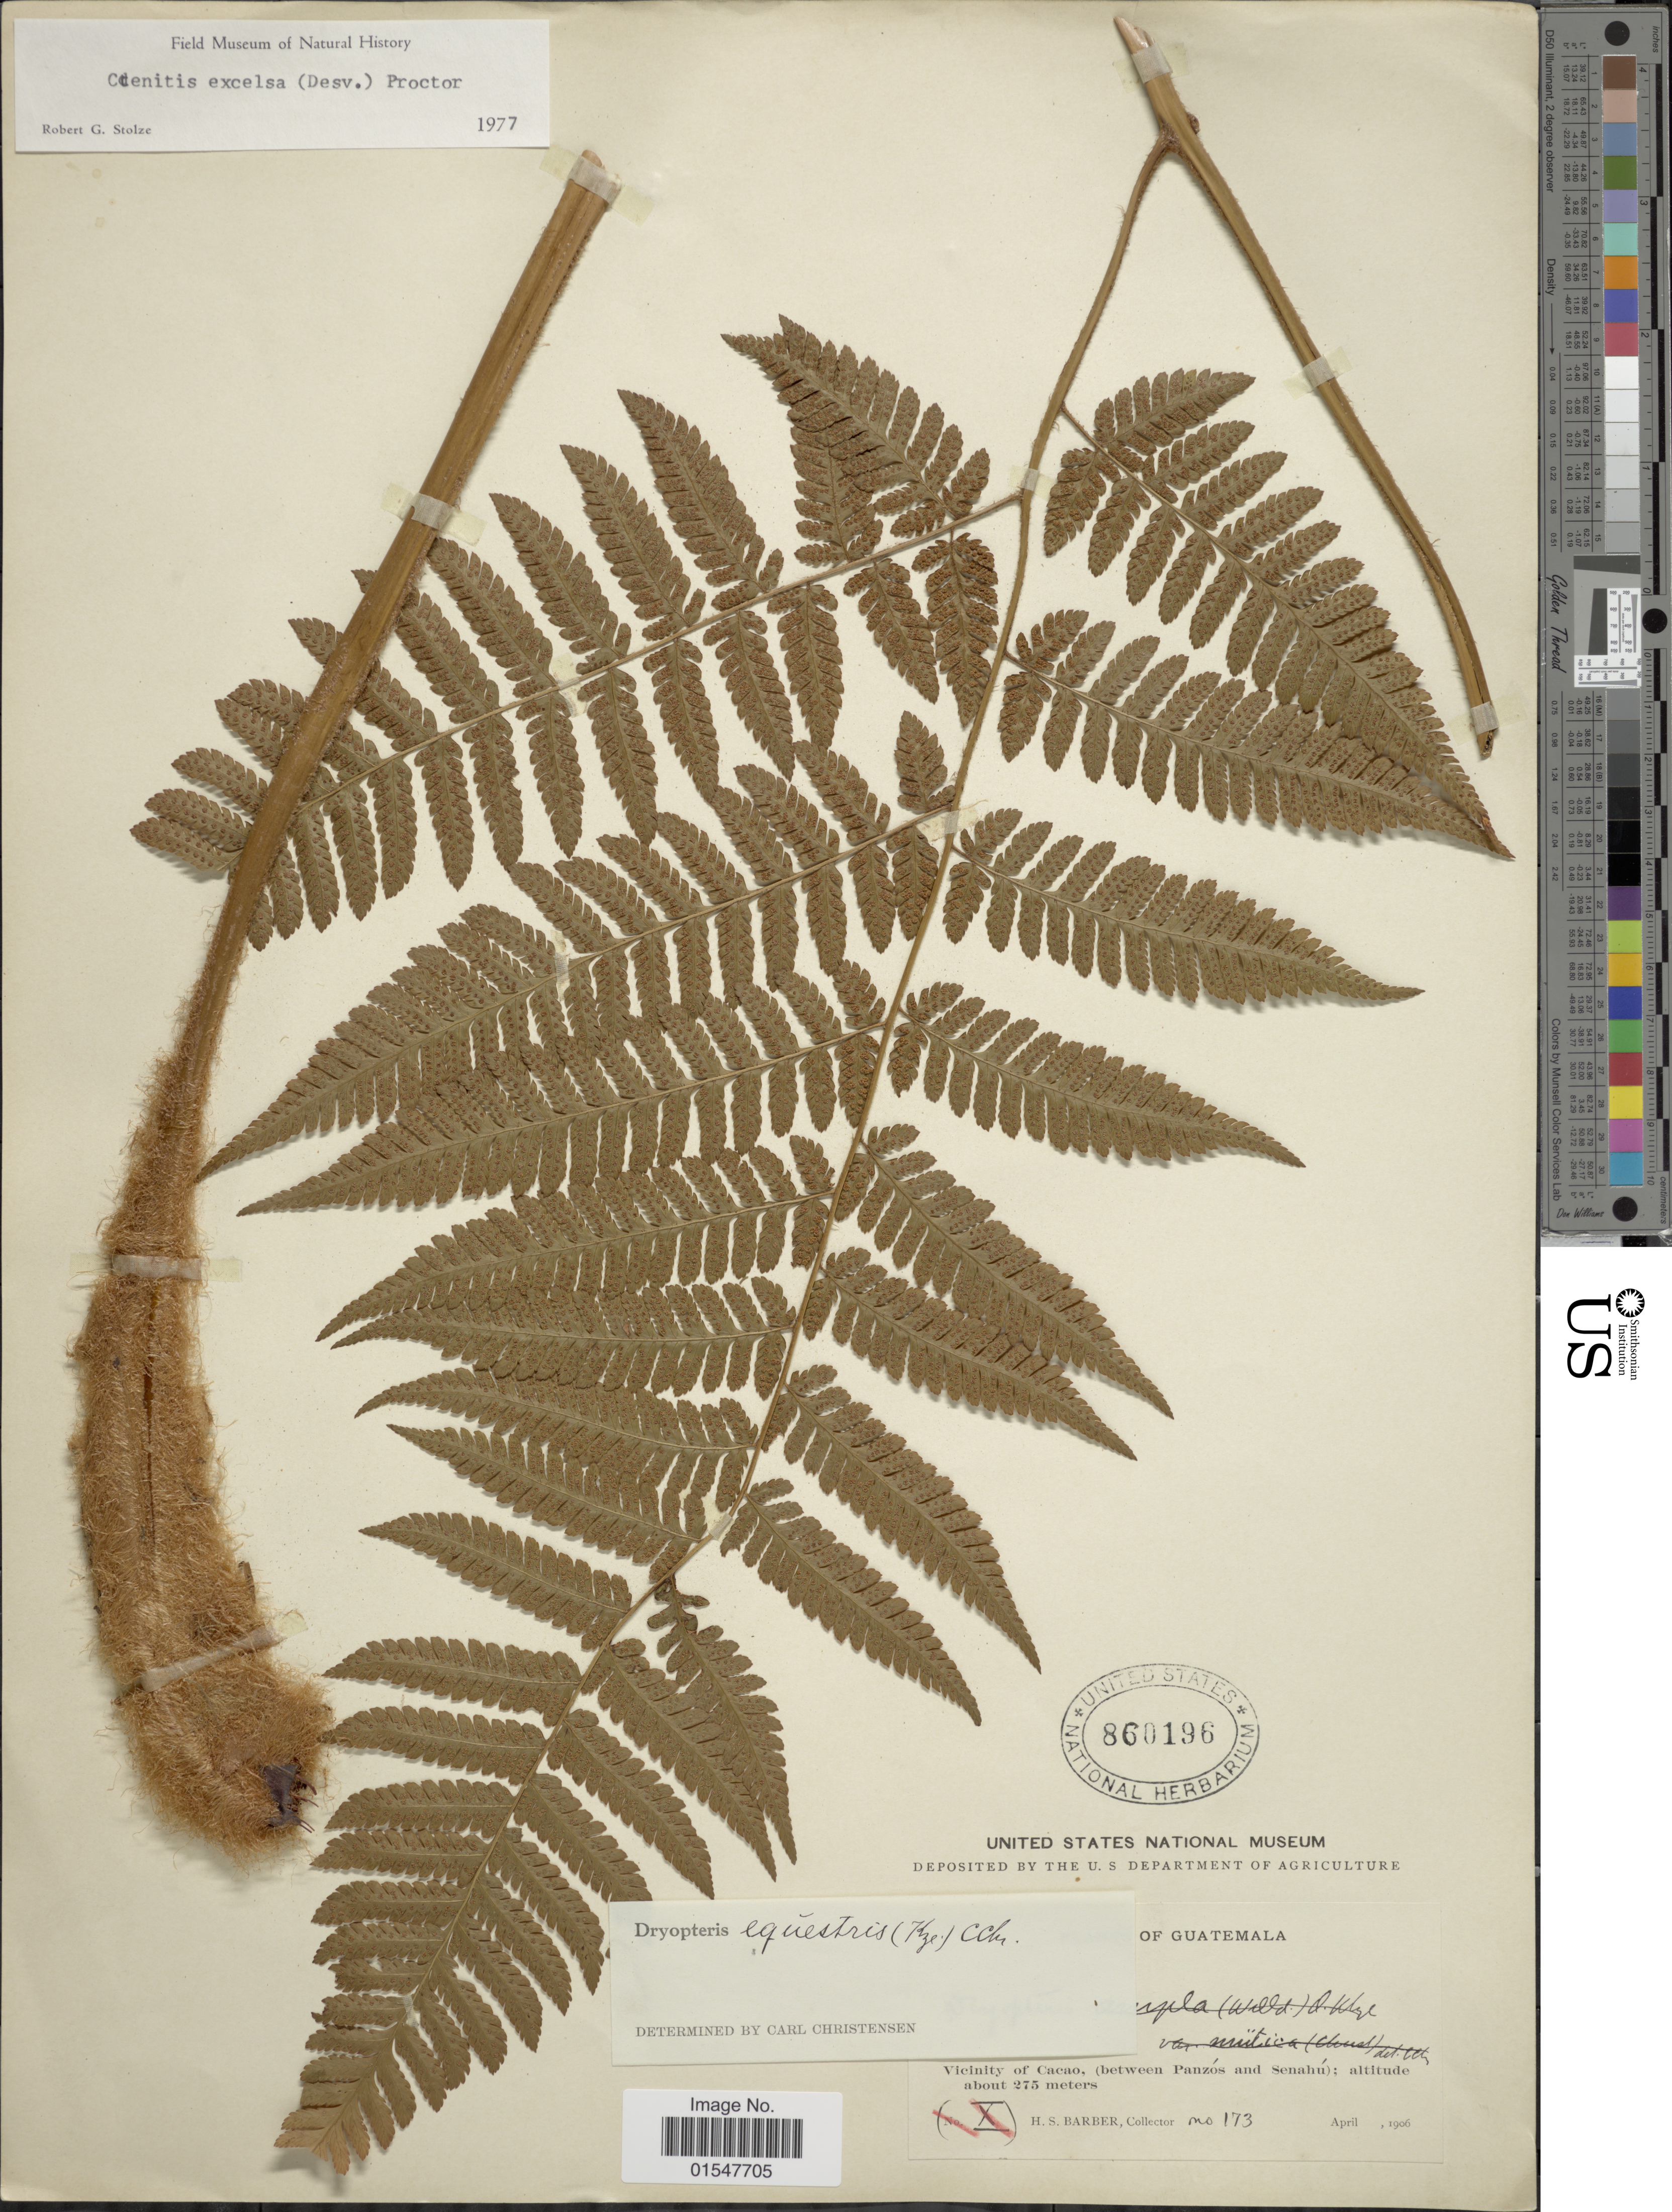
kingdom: Plantae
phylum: Tracheophyta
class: Polypodiopsida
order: Polypodiales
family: Dryopteridaceae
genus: Ctenitis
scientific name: Ctenitis excelsa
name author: (Desv.) Proctor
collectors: H. Barber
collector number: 173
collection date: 1906-04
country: Guatemala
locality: Vicinity of cacao, (between Panzos and Senahu)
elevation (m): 275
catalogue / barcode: US 860196